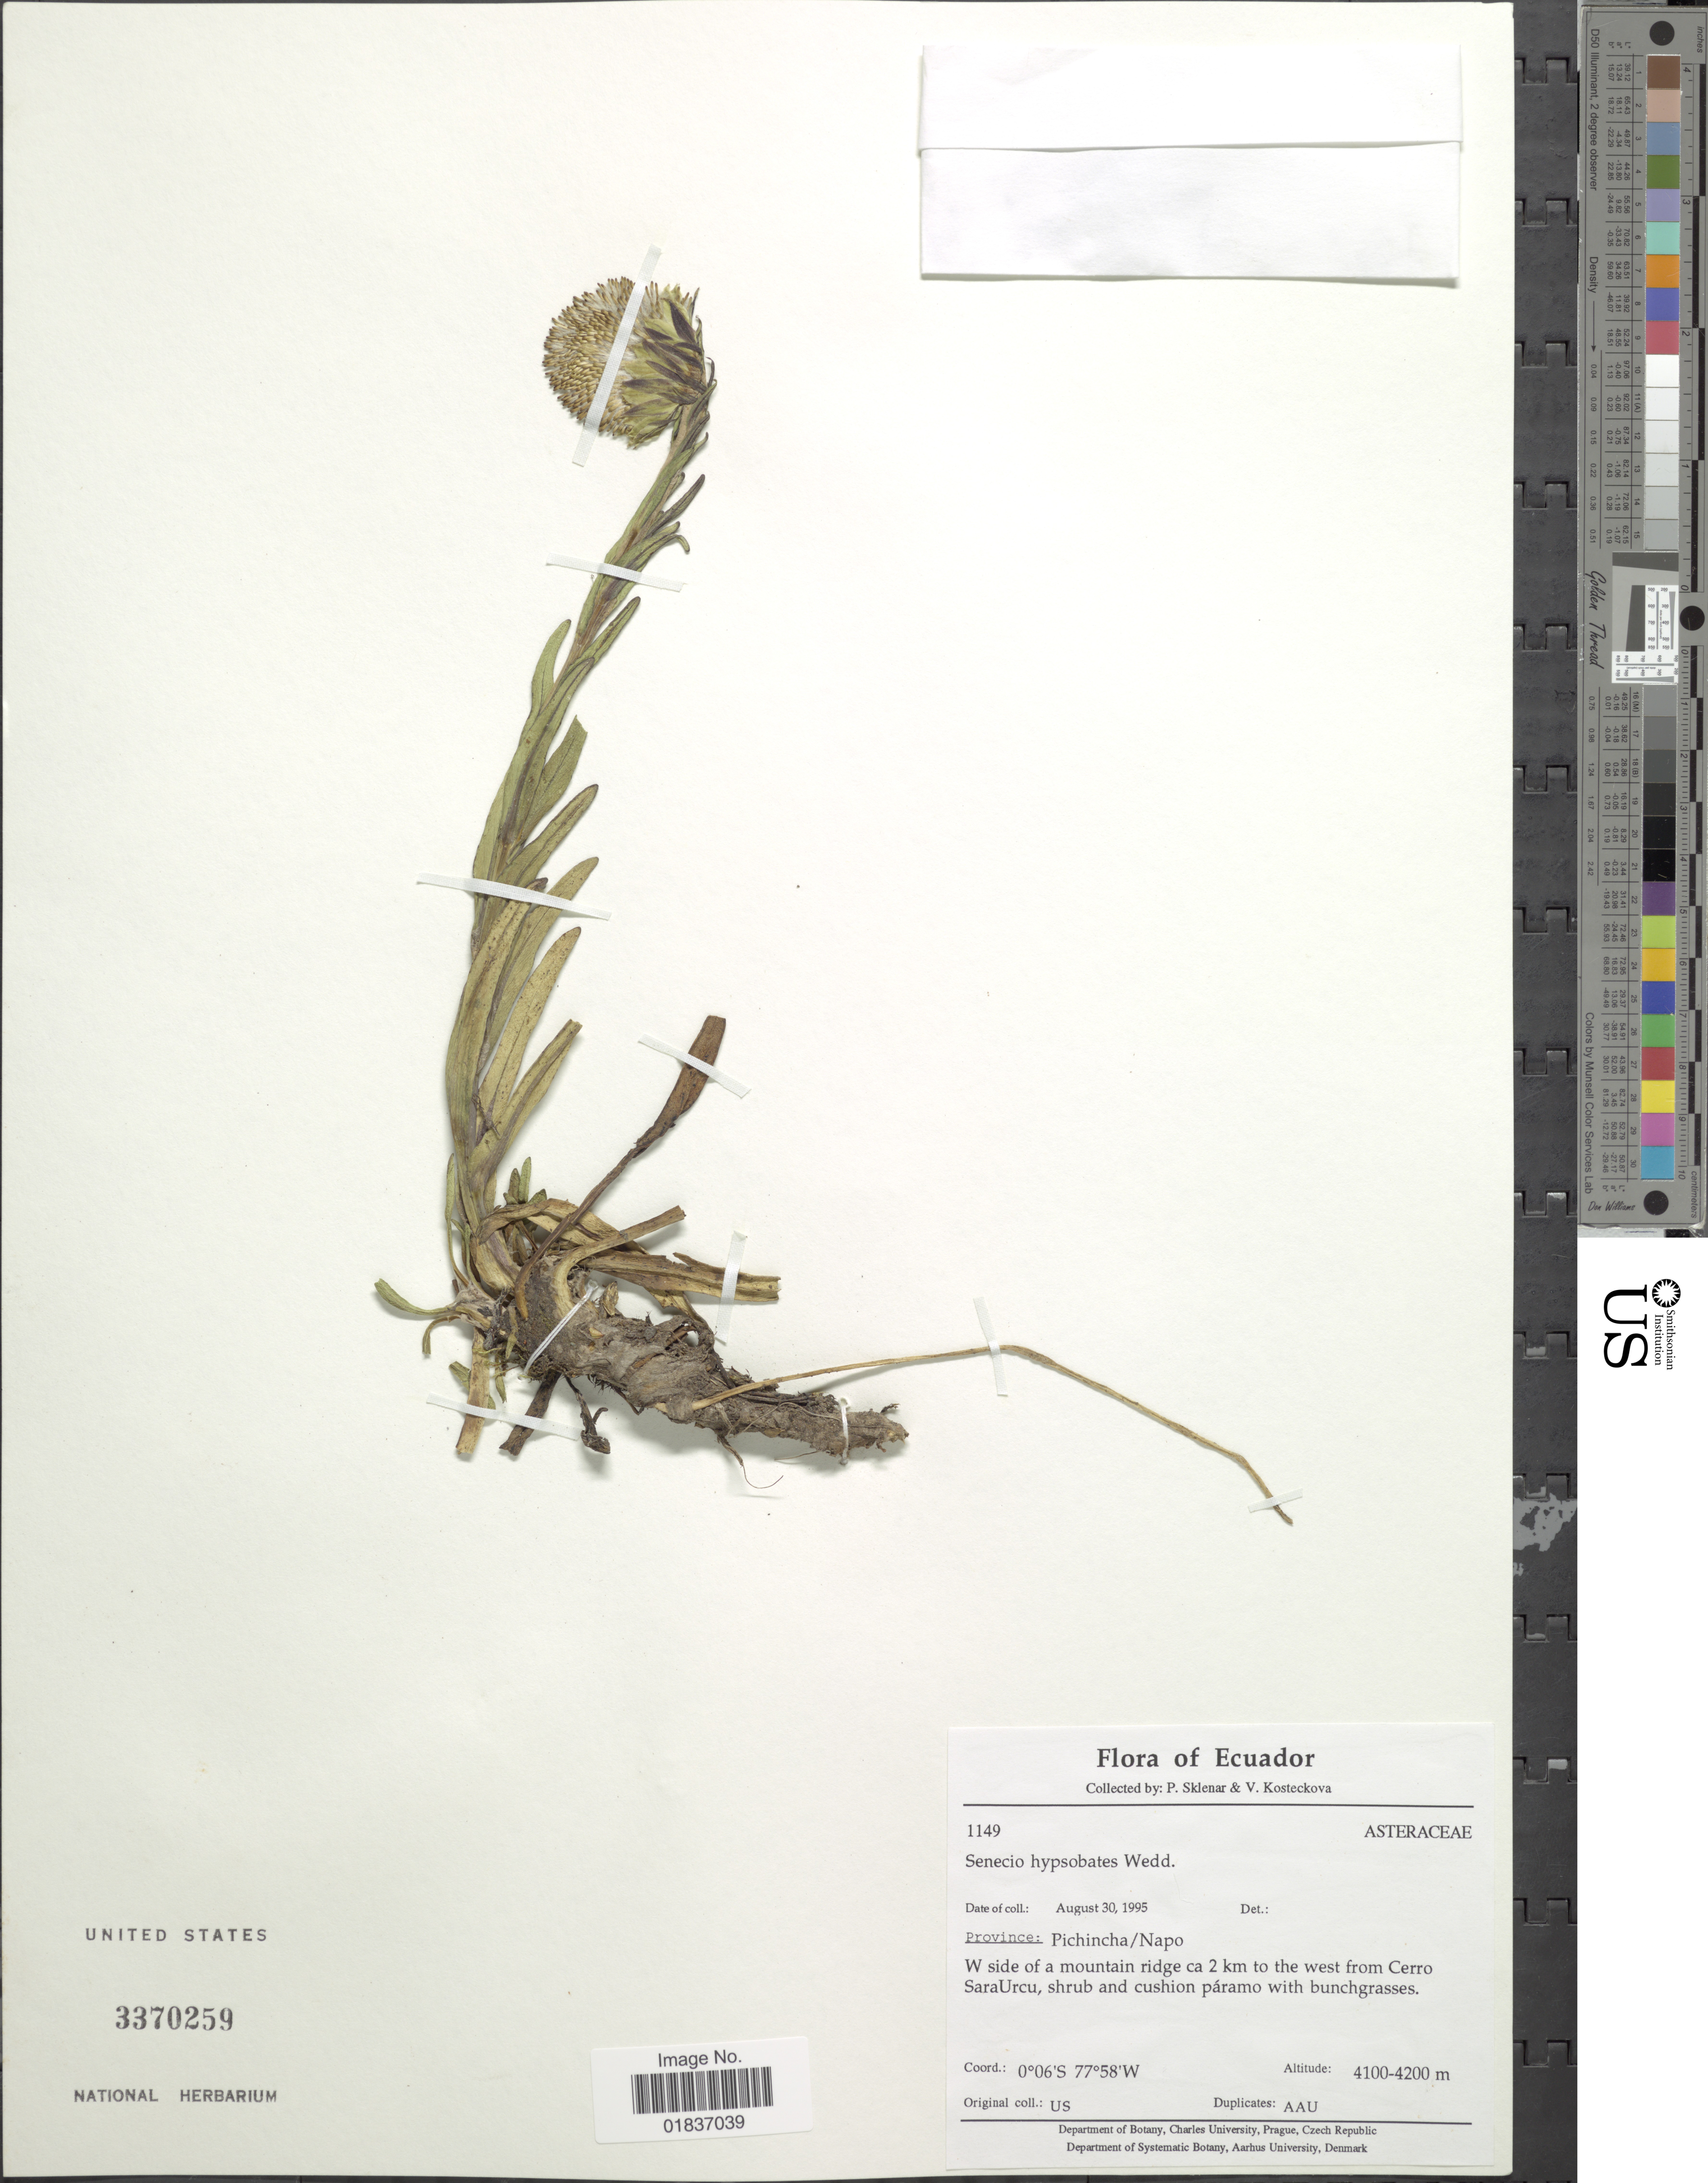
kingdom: Plantae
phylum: Tracheophyta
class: Magnoliopsida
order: Asterales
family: Asteraceae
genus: Senecio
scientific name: Senecio hypsobates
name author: Wedd.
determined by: Salomon, Luciana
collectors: P. Sklenár & V. Kosteckova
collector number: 1149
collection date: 1995-08-30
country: Ecuador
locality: Province: Pichincha/Napo. W side of a mountain ridge ca 2 km to the west from Cerro SaraUrcu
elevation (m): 4100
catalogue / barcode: US 3370259